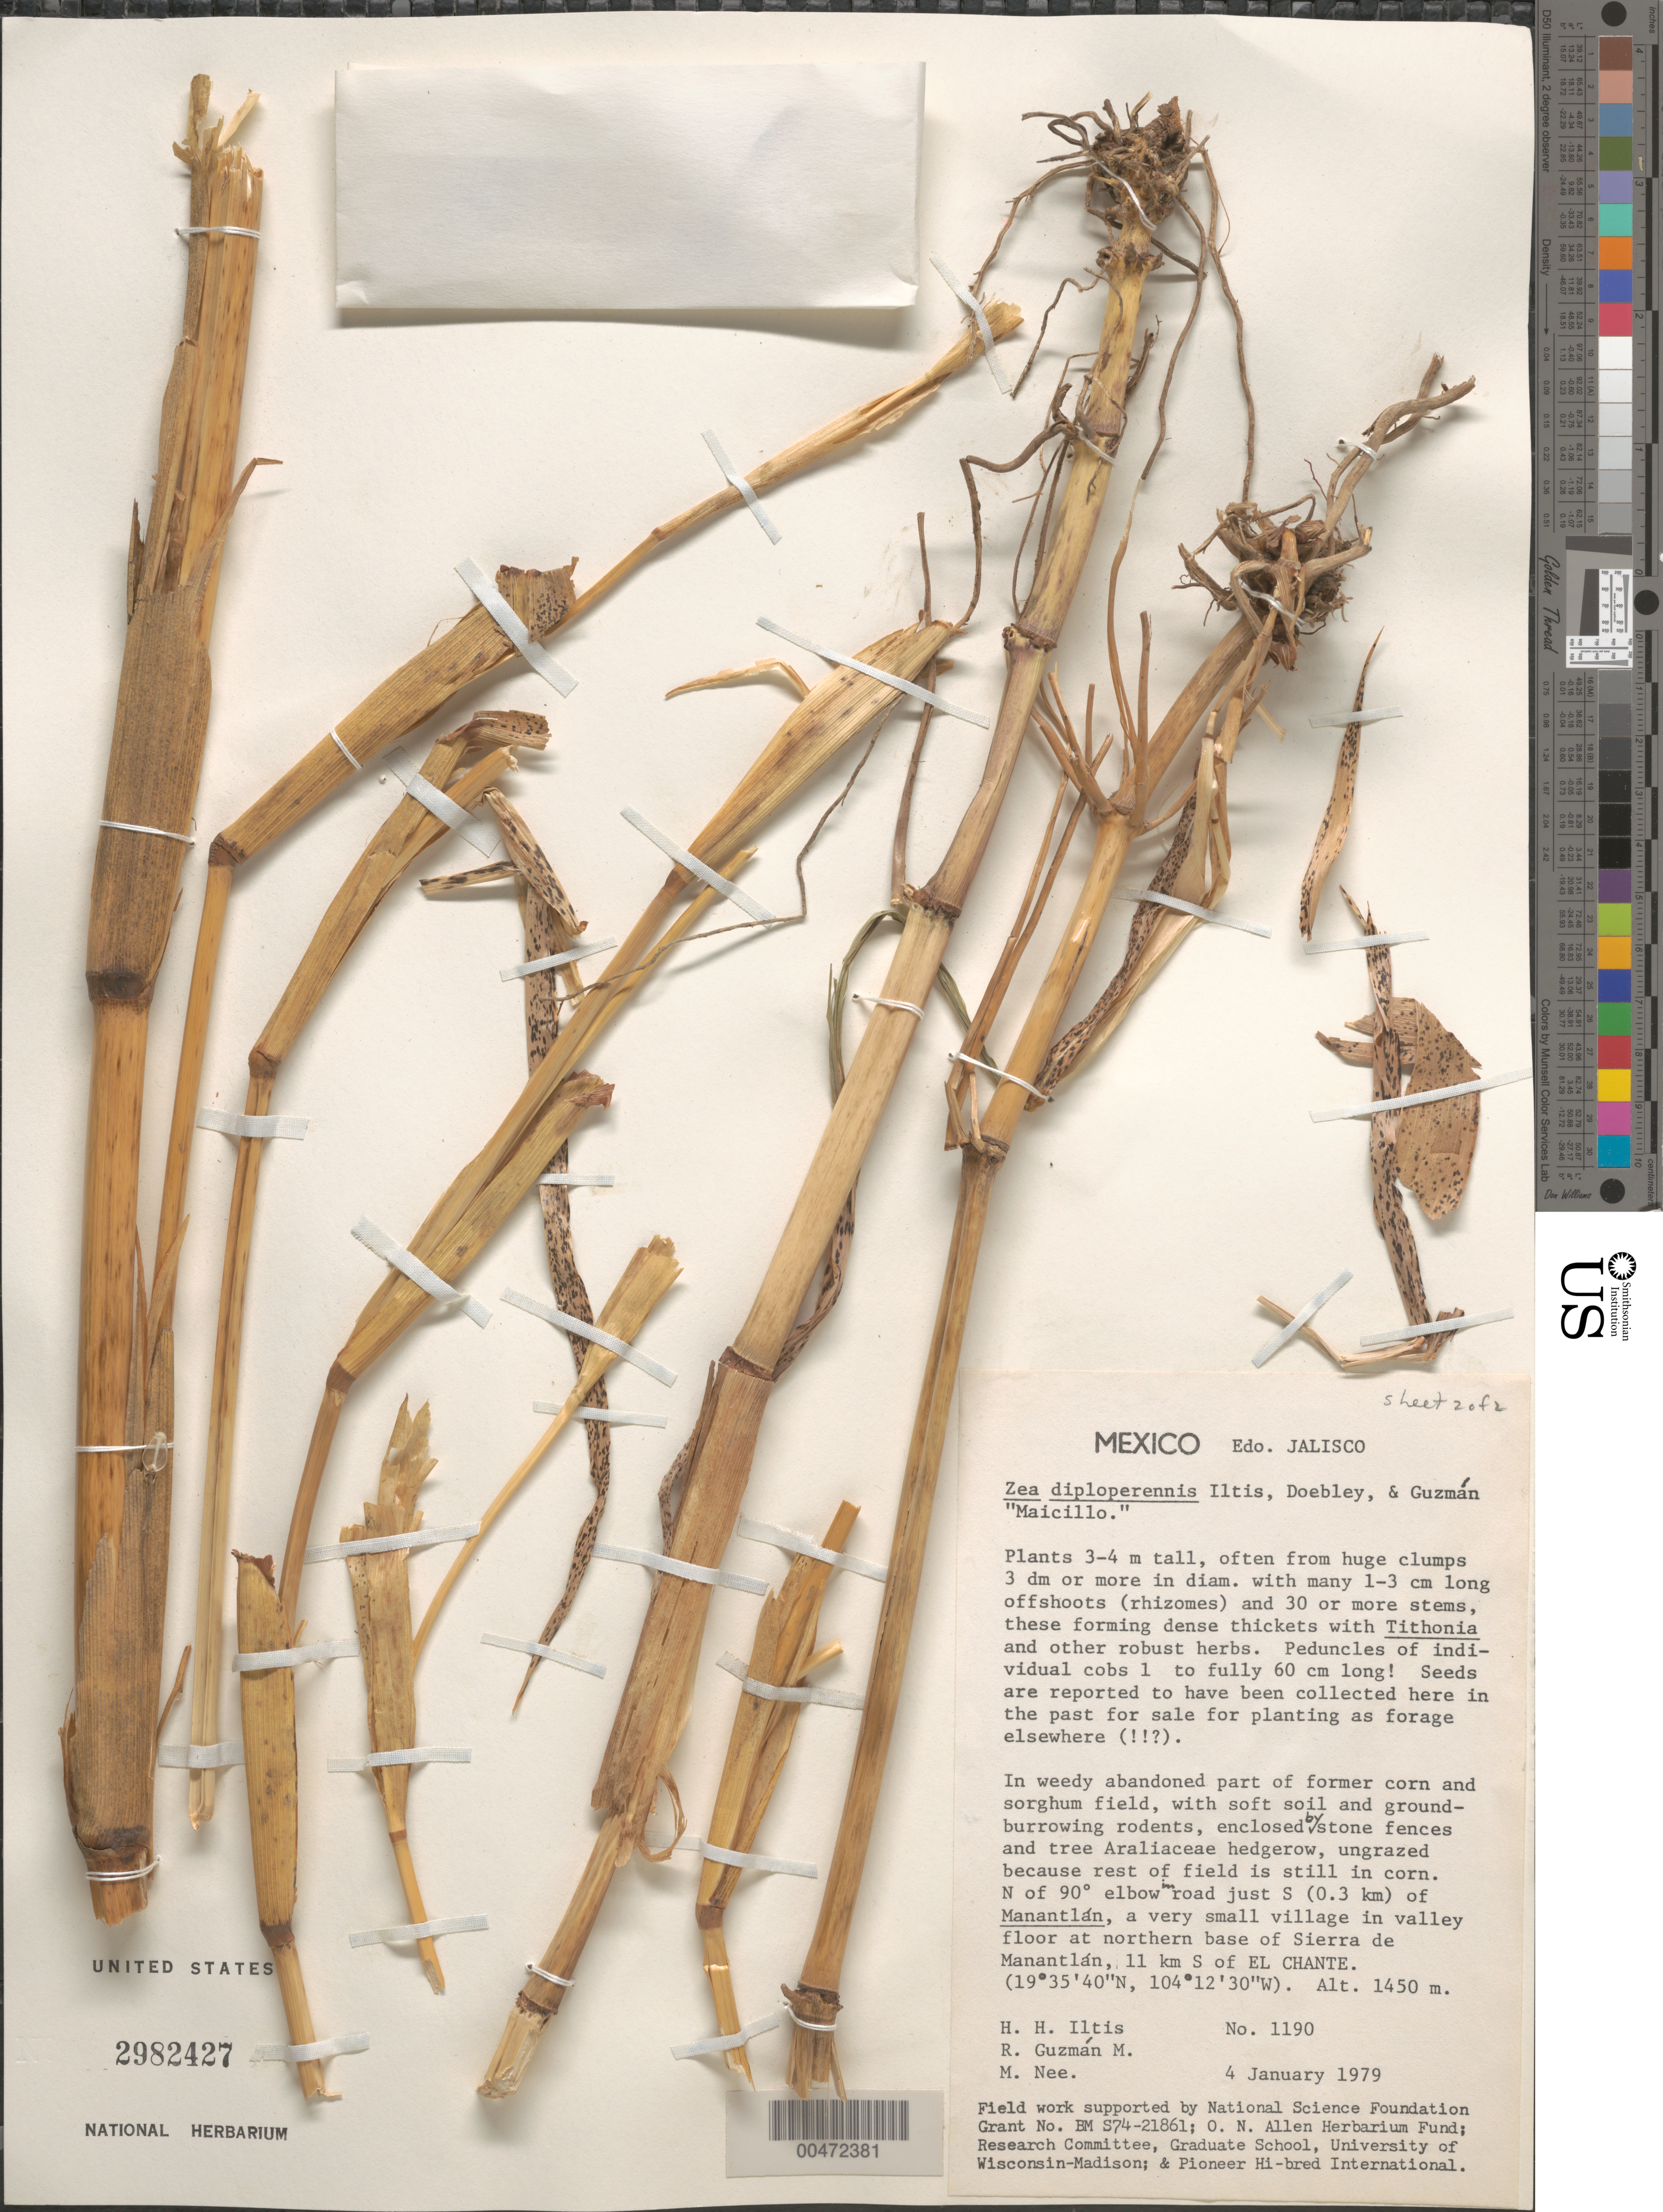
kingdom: Plantae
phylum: Tracheophyta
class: Liliopsida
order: Poales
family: Poaceae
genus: Zea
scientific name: Zea diploperennis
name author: Iltis et al.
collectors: H. H. Iltis, R. Guzm n-M. & M. Nee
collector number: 1190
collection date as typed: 4 Jan 1979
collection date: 1979-01-04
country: Mexico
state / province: Jalisco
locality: Rd just S (0.3 km) of Manantlán, at N base of Sierra de Manantlán, 11 km S of El Chante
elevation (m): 1450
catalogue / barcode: US 2982427